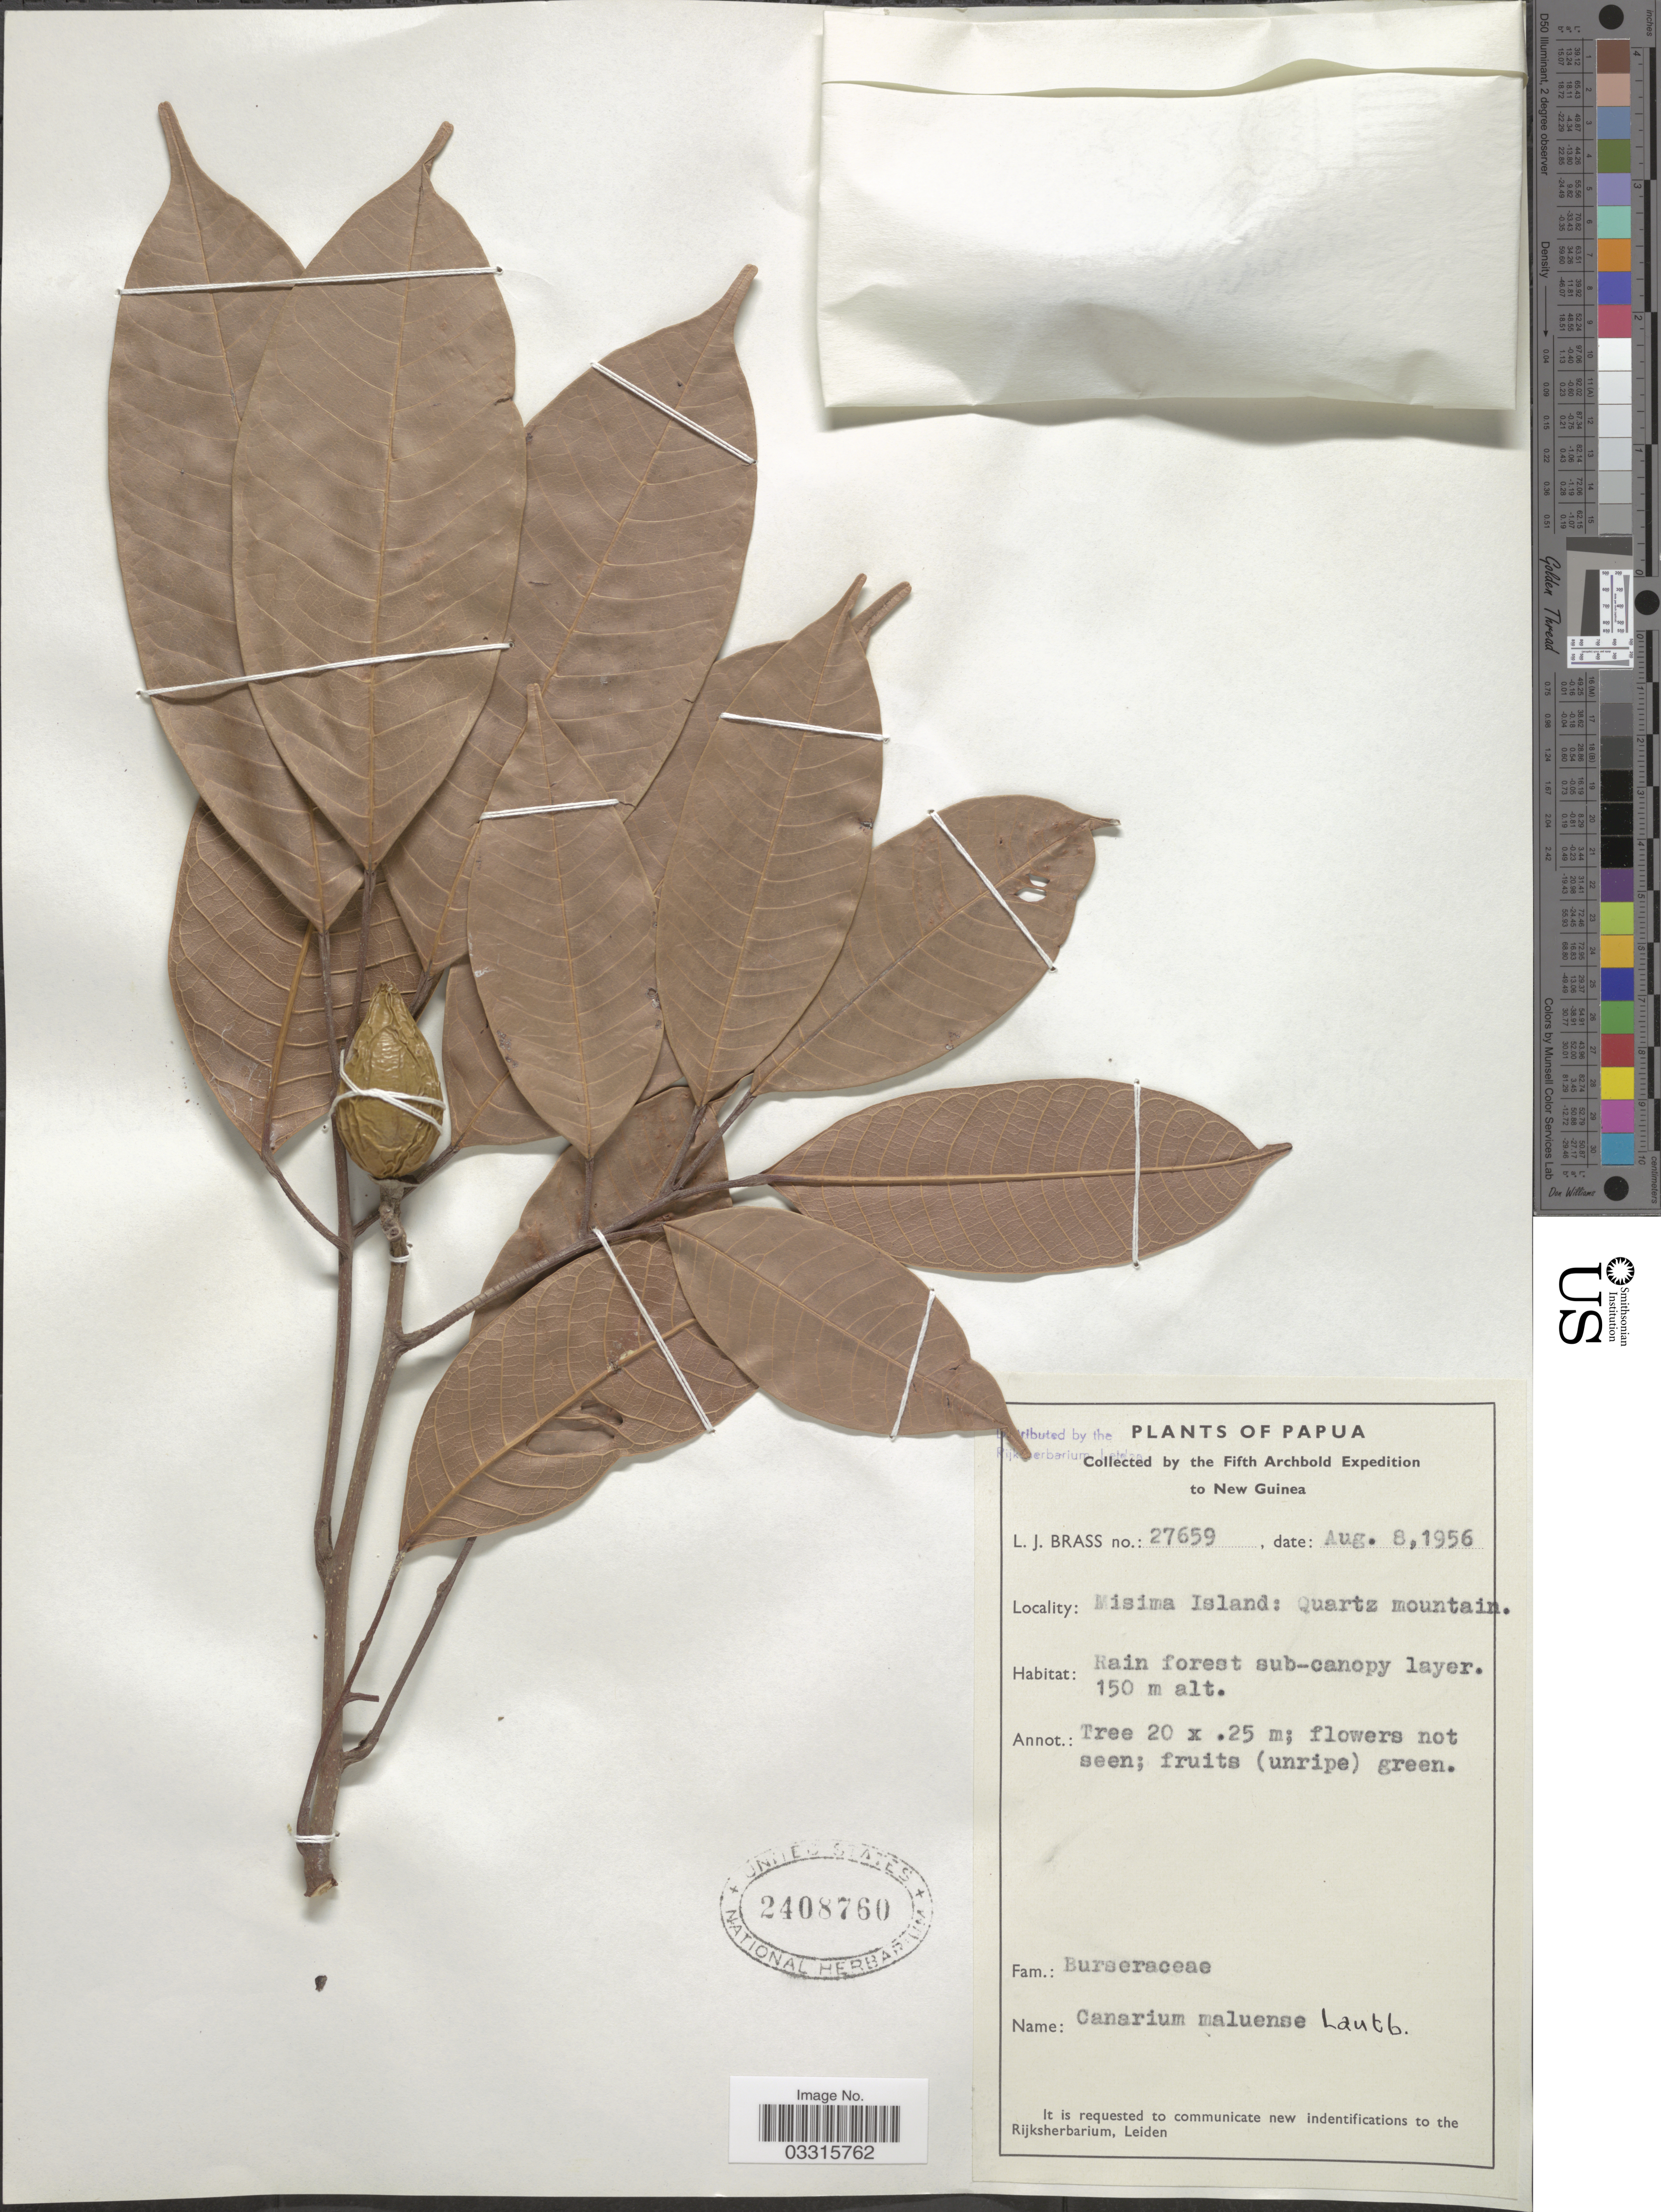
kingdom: Plantae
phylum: Tracheophyta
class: Magnoliopsida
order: Sapindales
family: Burseraceae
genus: Canarium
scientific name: Canarium maluense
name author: Lauterb.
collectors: L. J. Brass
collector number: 27659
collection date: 1956-08-08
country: Papua New Guinea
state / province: Milne Bay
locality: Papua. New Guinea. Misima Island: Quartz mountain.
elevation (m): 150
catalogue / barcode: US 2408760